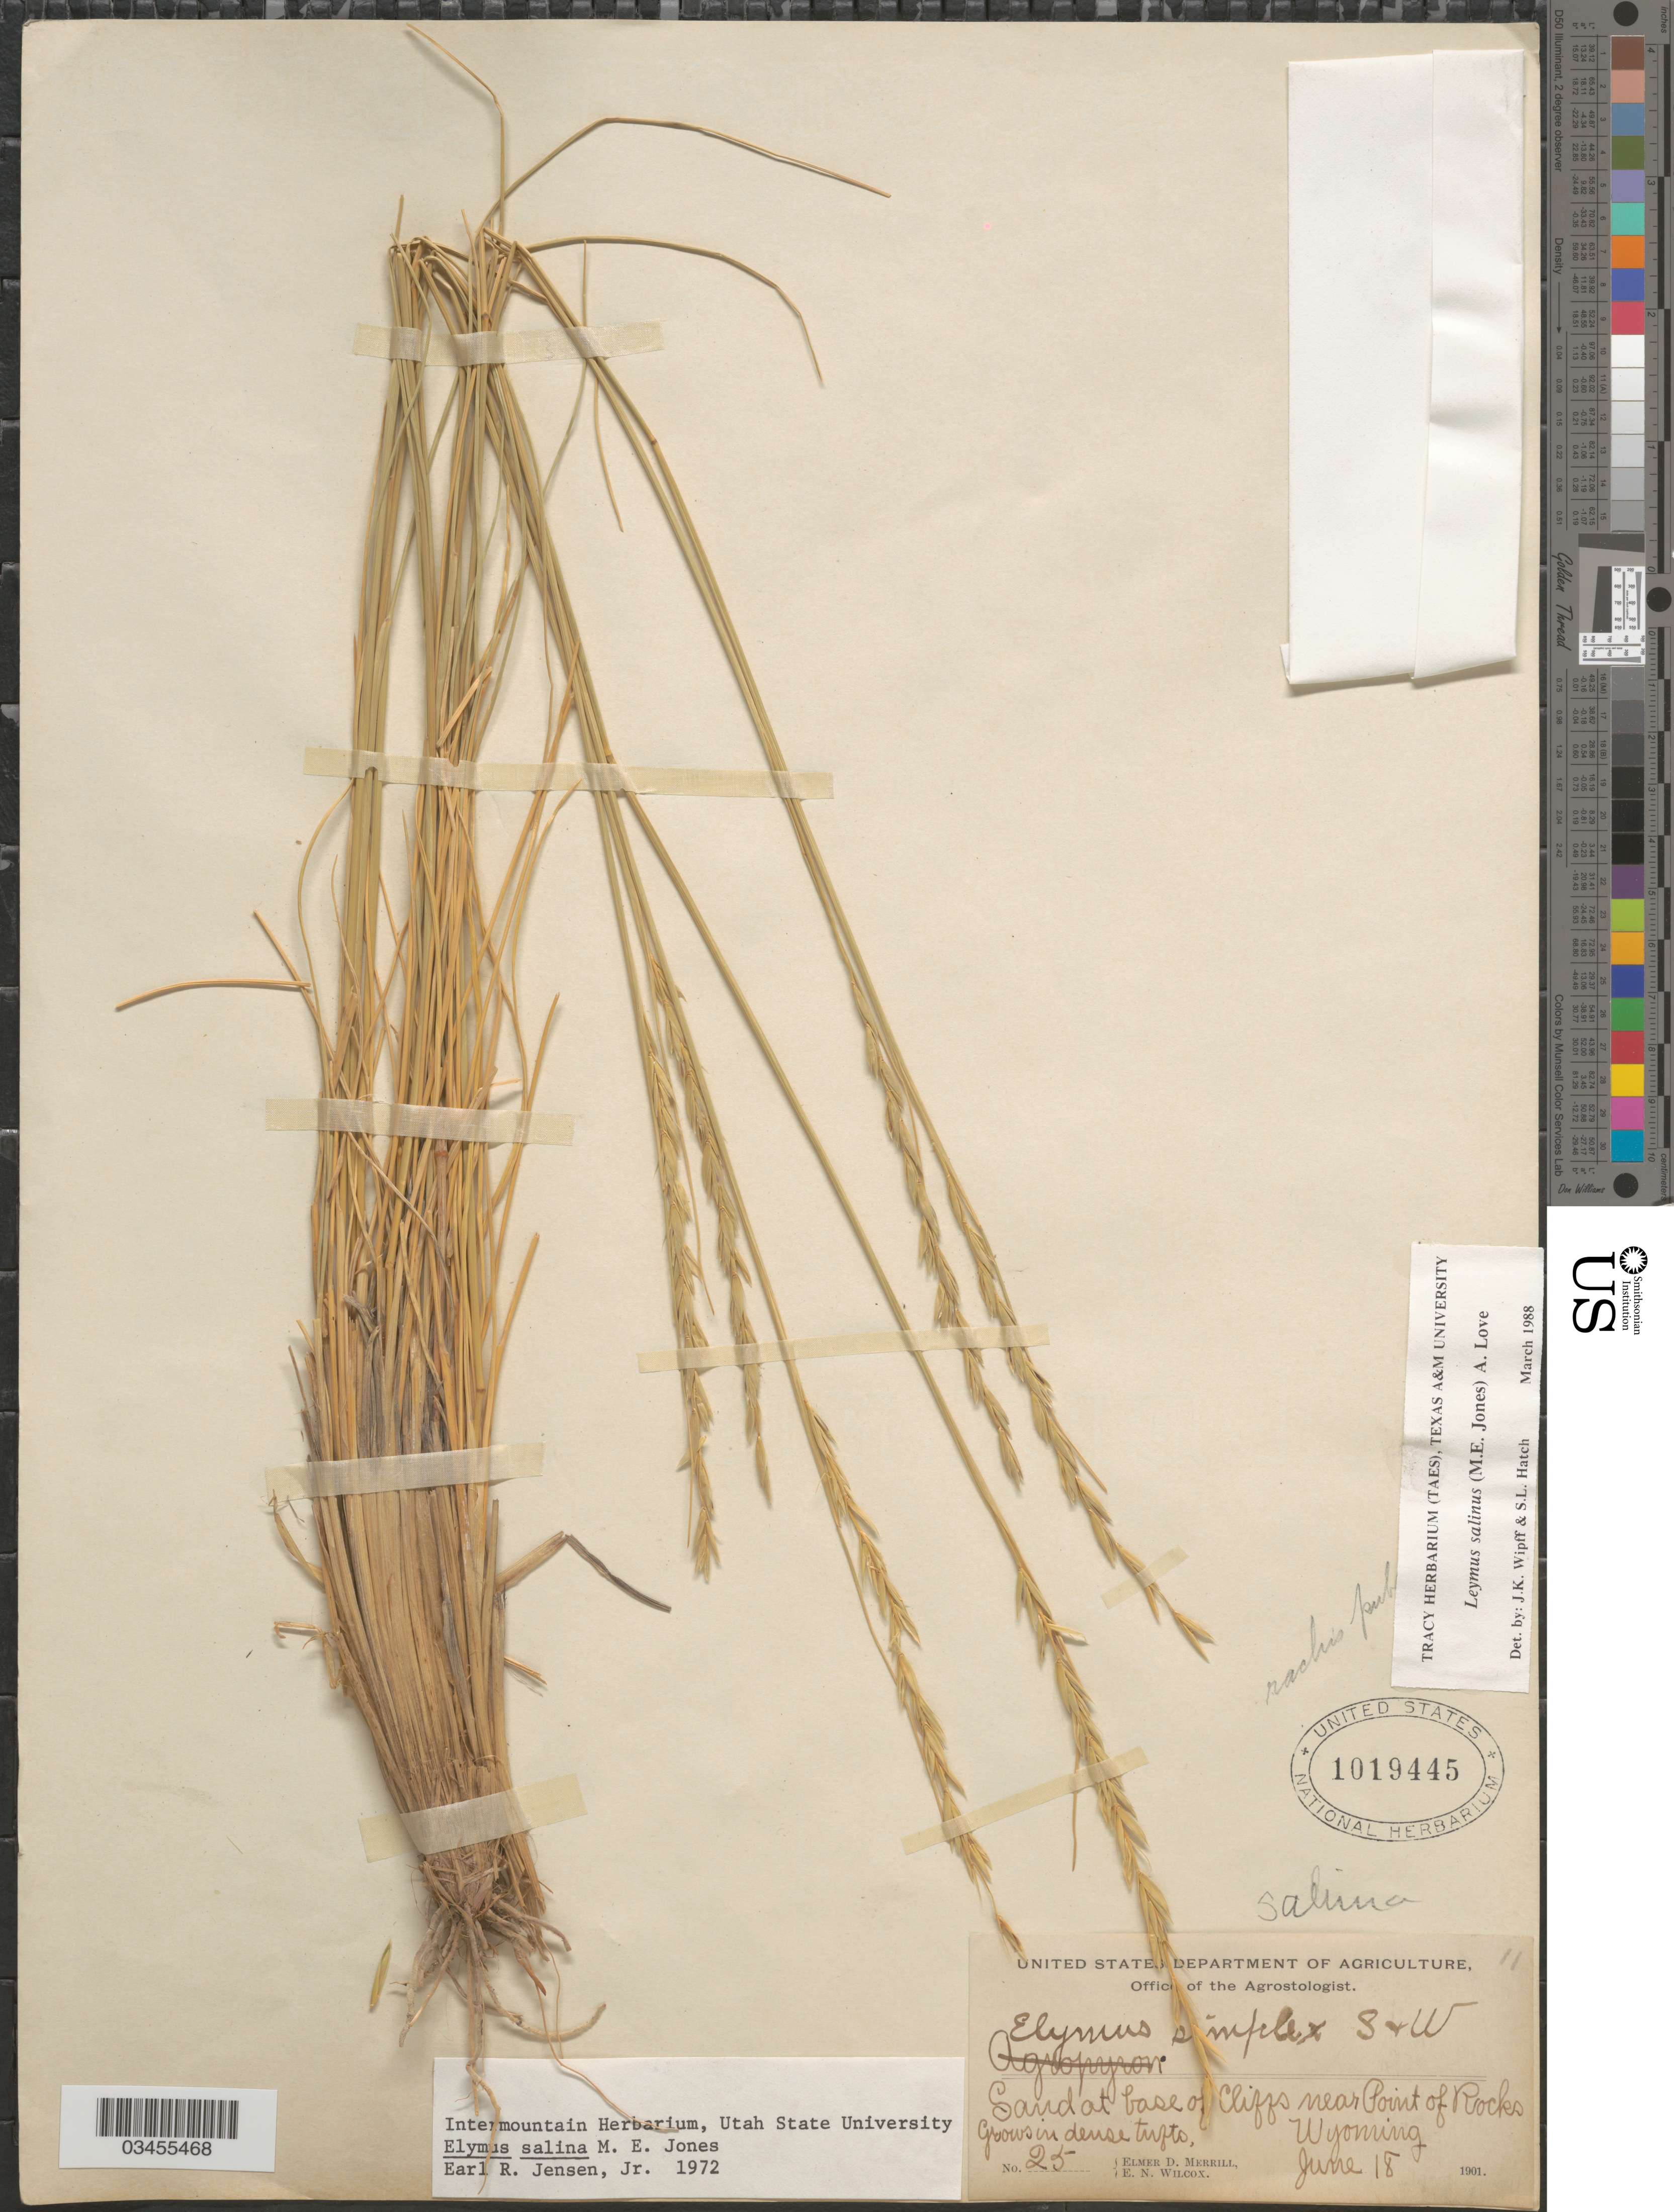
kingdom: Plantae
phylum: Tracheophyta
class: Liliopsida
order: Poales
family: Poaceae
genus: Leymus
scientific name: Leymus salina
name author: (M.E. Jones) Á. Löve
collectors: E. D. Merrill & E. Wilcox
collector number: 25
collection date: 1901-06-18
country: United States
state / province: Wyoming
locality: Sand at base of Cliffs near Point of Rocks.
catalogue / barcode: US 1019445